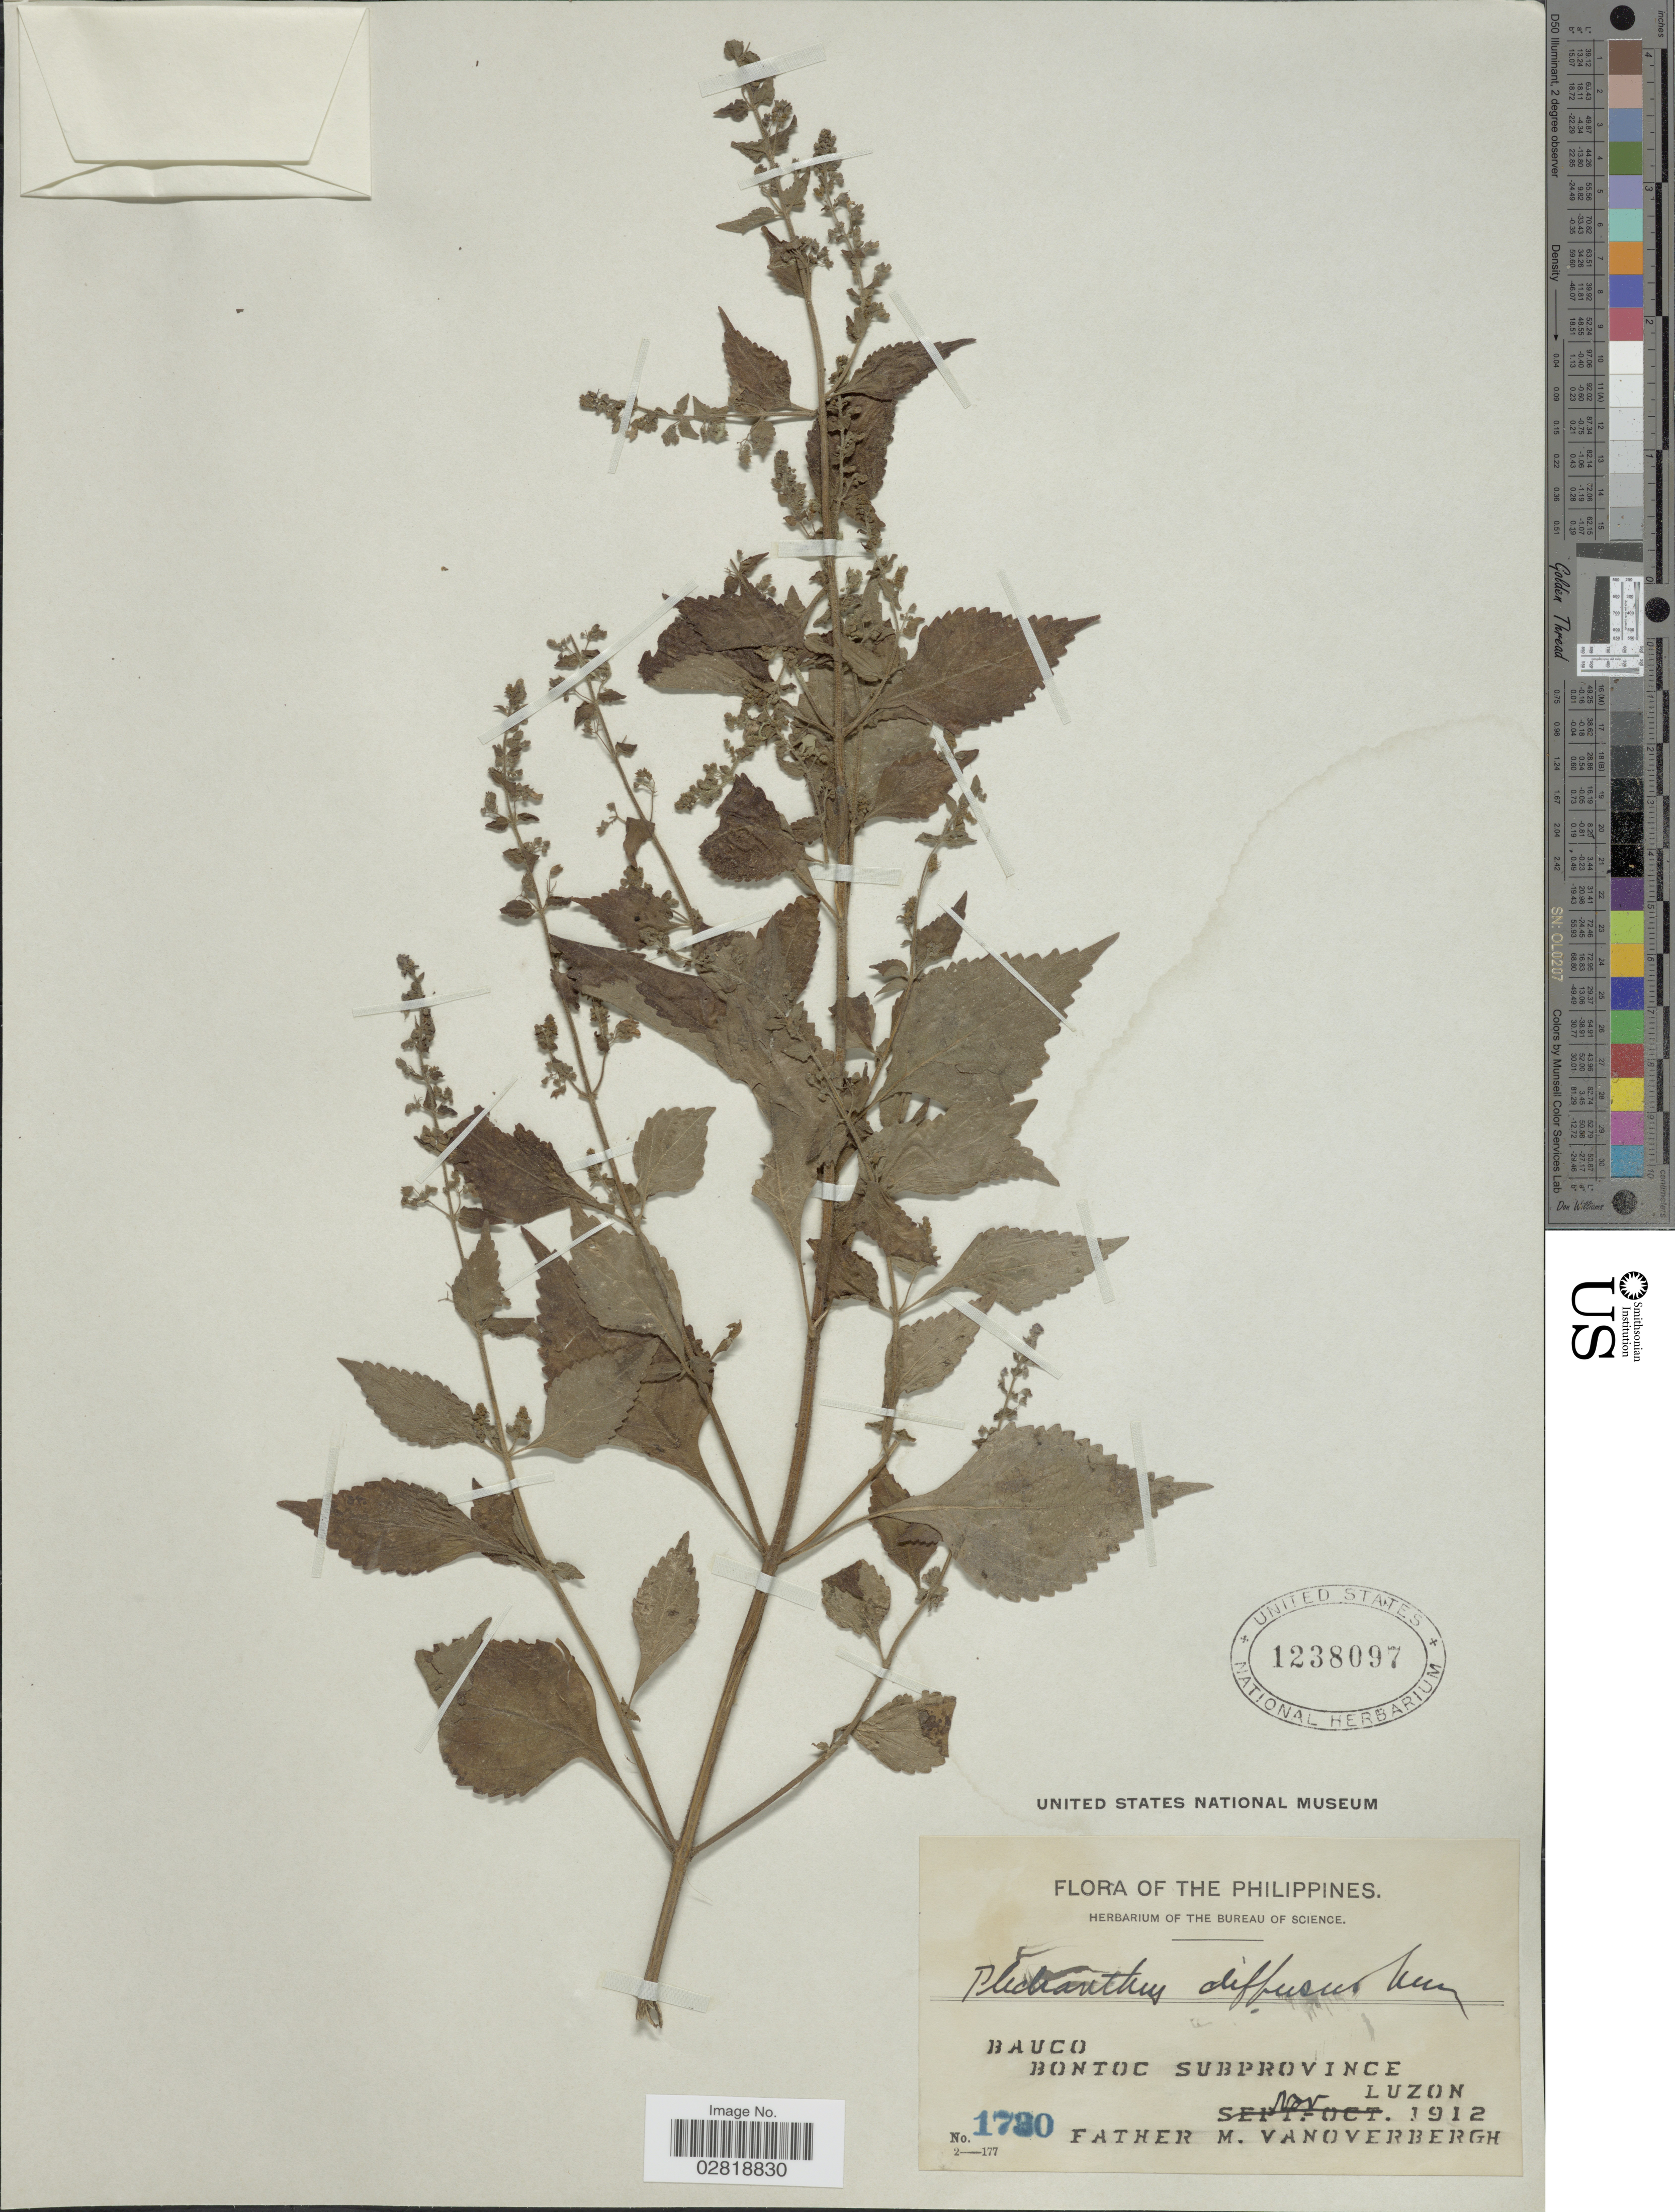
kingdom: Plantae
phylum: Tracheophyta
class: Magnoliopsida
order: Lamiales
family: Lamiaceae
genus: Plectranthus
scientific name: Plectranthus diffusus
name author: Merr.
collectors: M. Vanoverbergh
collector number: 1730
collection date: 1912-11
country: Philippines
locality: Bauco. Bontoc Subprovince. Luzon.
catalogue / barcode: US 1238097